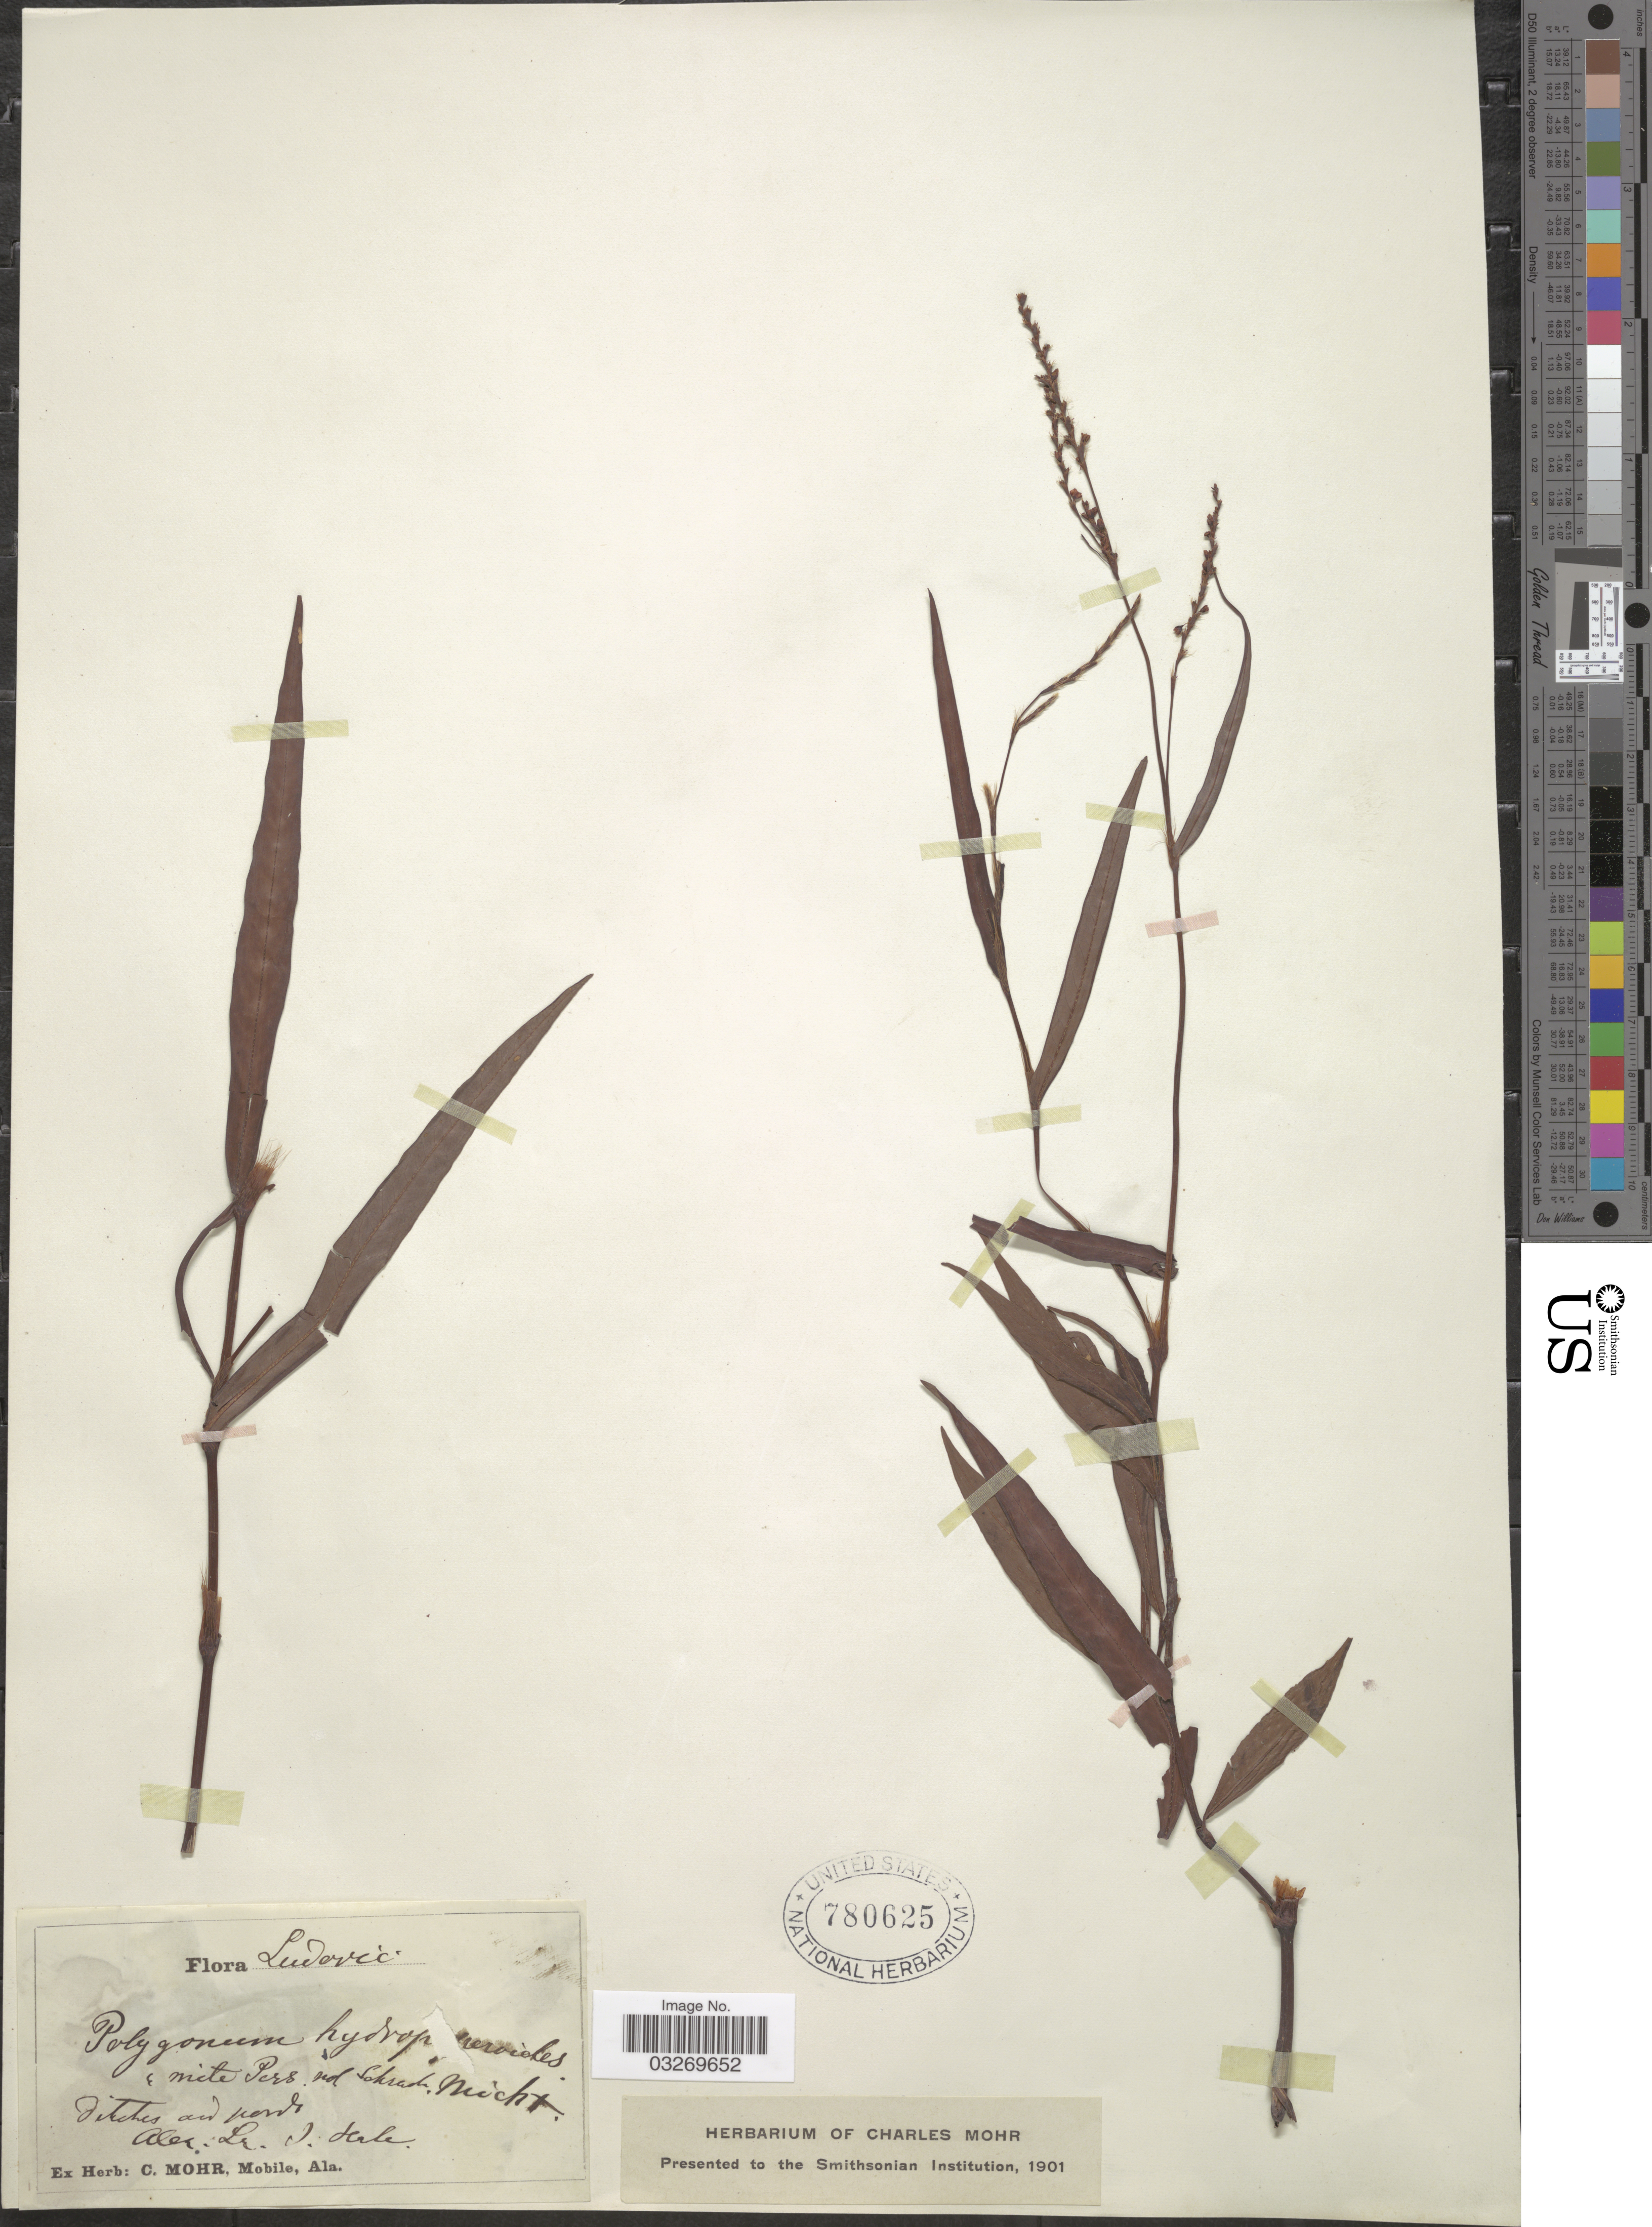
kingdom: Plantae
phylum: Tracheophyta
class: Magnoliopsida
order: Caryophyllales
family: Polygonaceae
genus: Persicaria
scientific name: Persicaria hydropiperoides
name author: (Michx.) Small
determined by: Atha, D. E.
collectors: J. Hale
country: United States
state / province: Louisiana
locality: Ludovic. ditches and ponds. Alex.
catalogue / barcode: US 780625